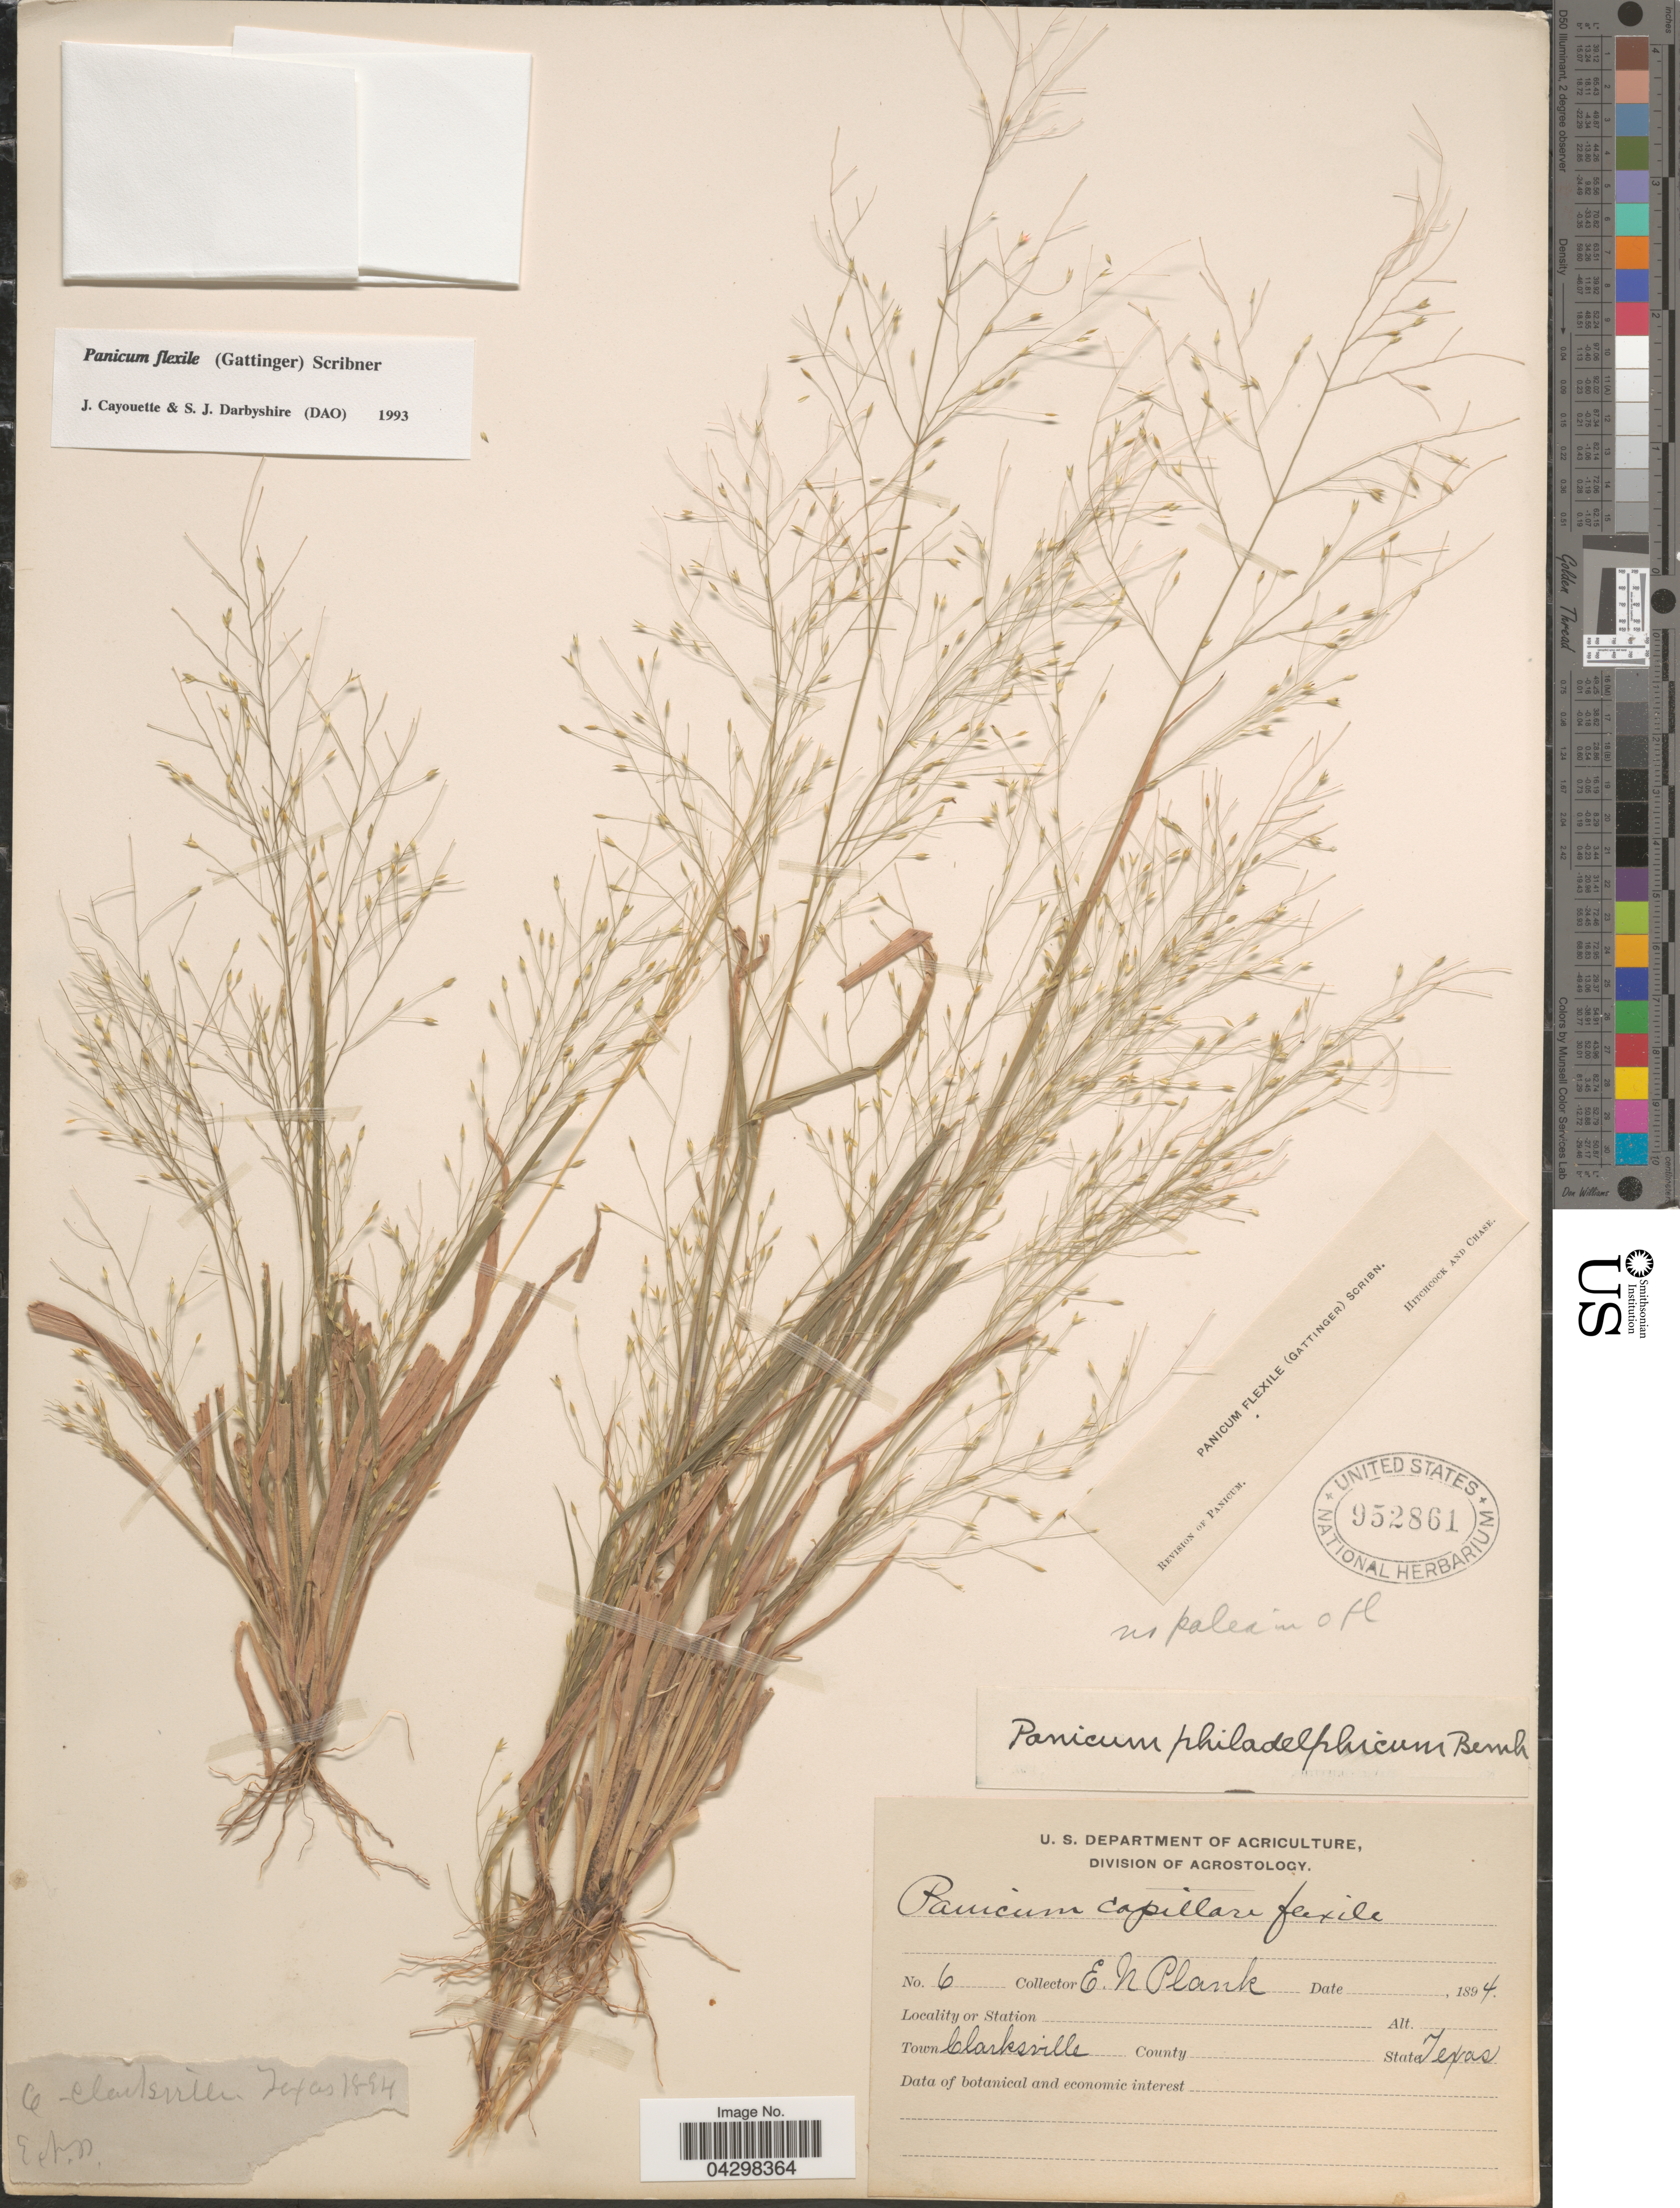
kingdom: Plantae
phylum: Tracheophyta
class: Liliopsida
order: Poales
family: Poaceae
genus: Panicum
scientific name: Panicum flexile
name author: (Gatt.) Scribn.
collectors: E. Plank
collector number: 6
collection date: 1894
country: United States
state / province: Texas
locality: Town Clarksville.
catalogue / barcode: US 952861